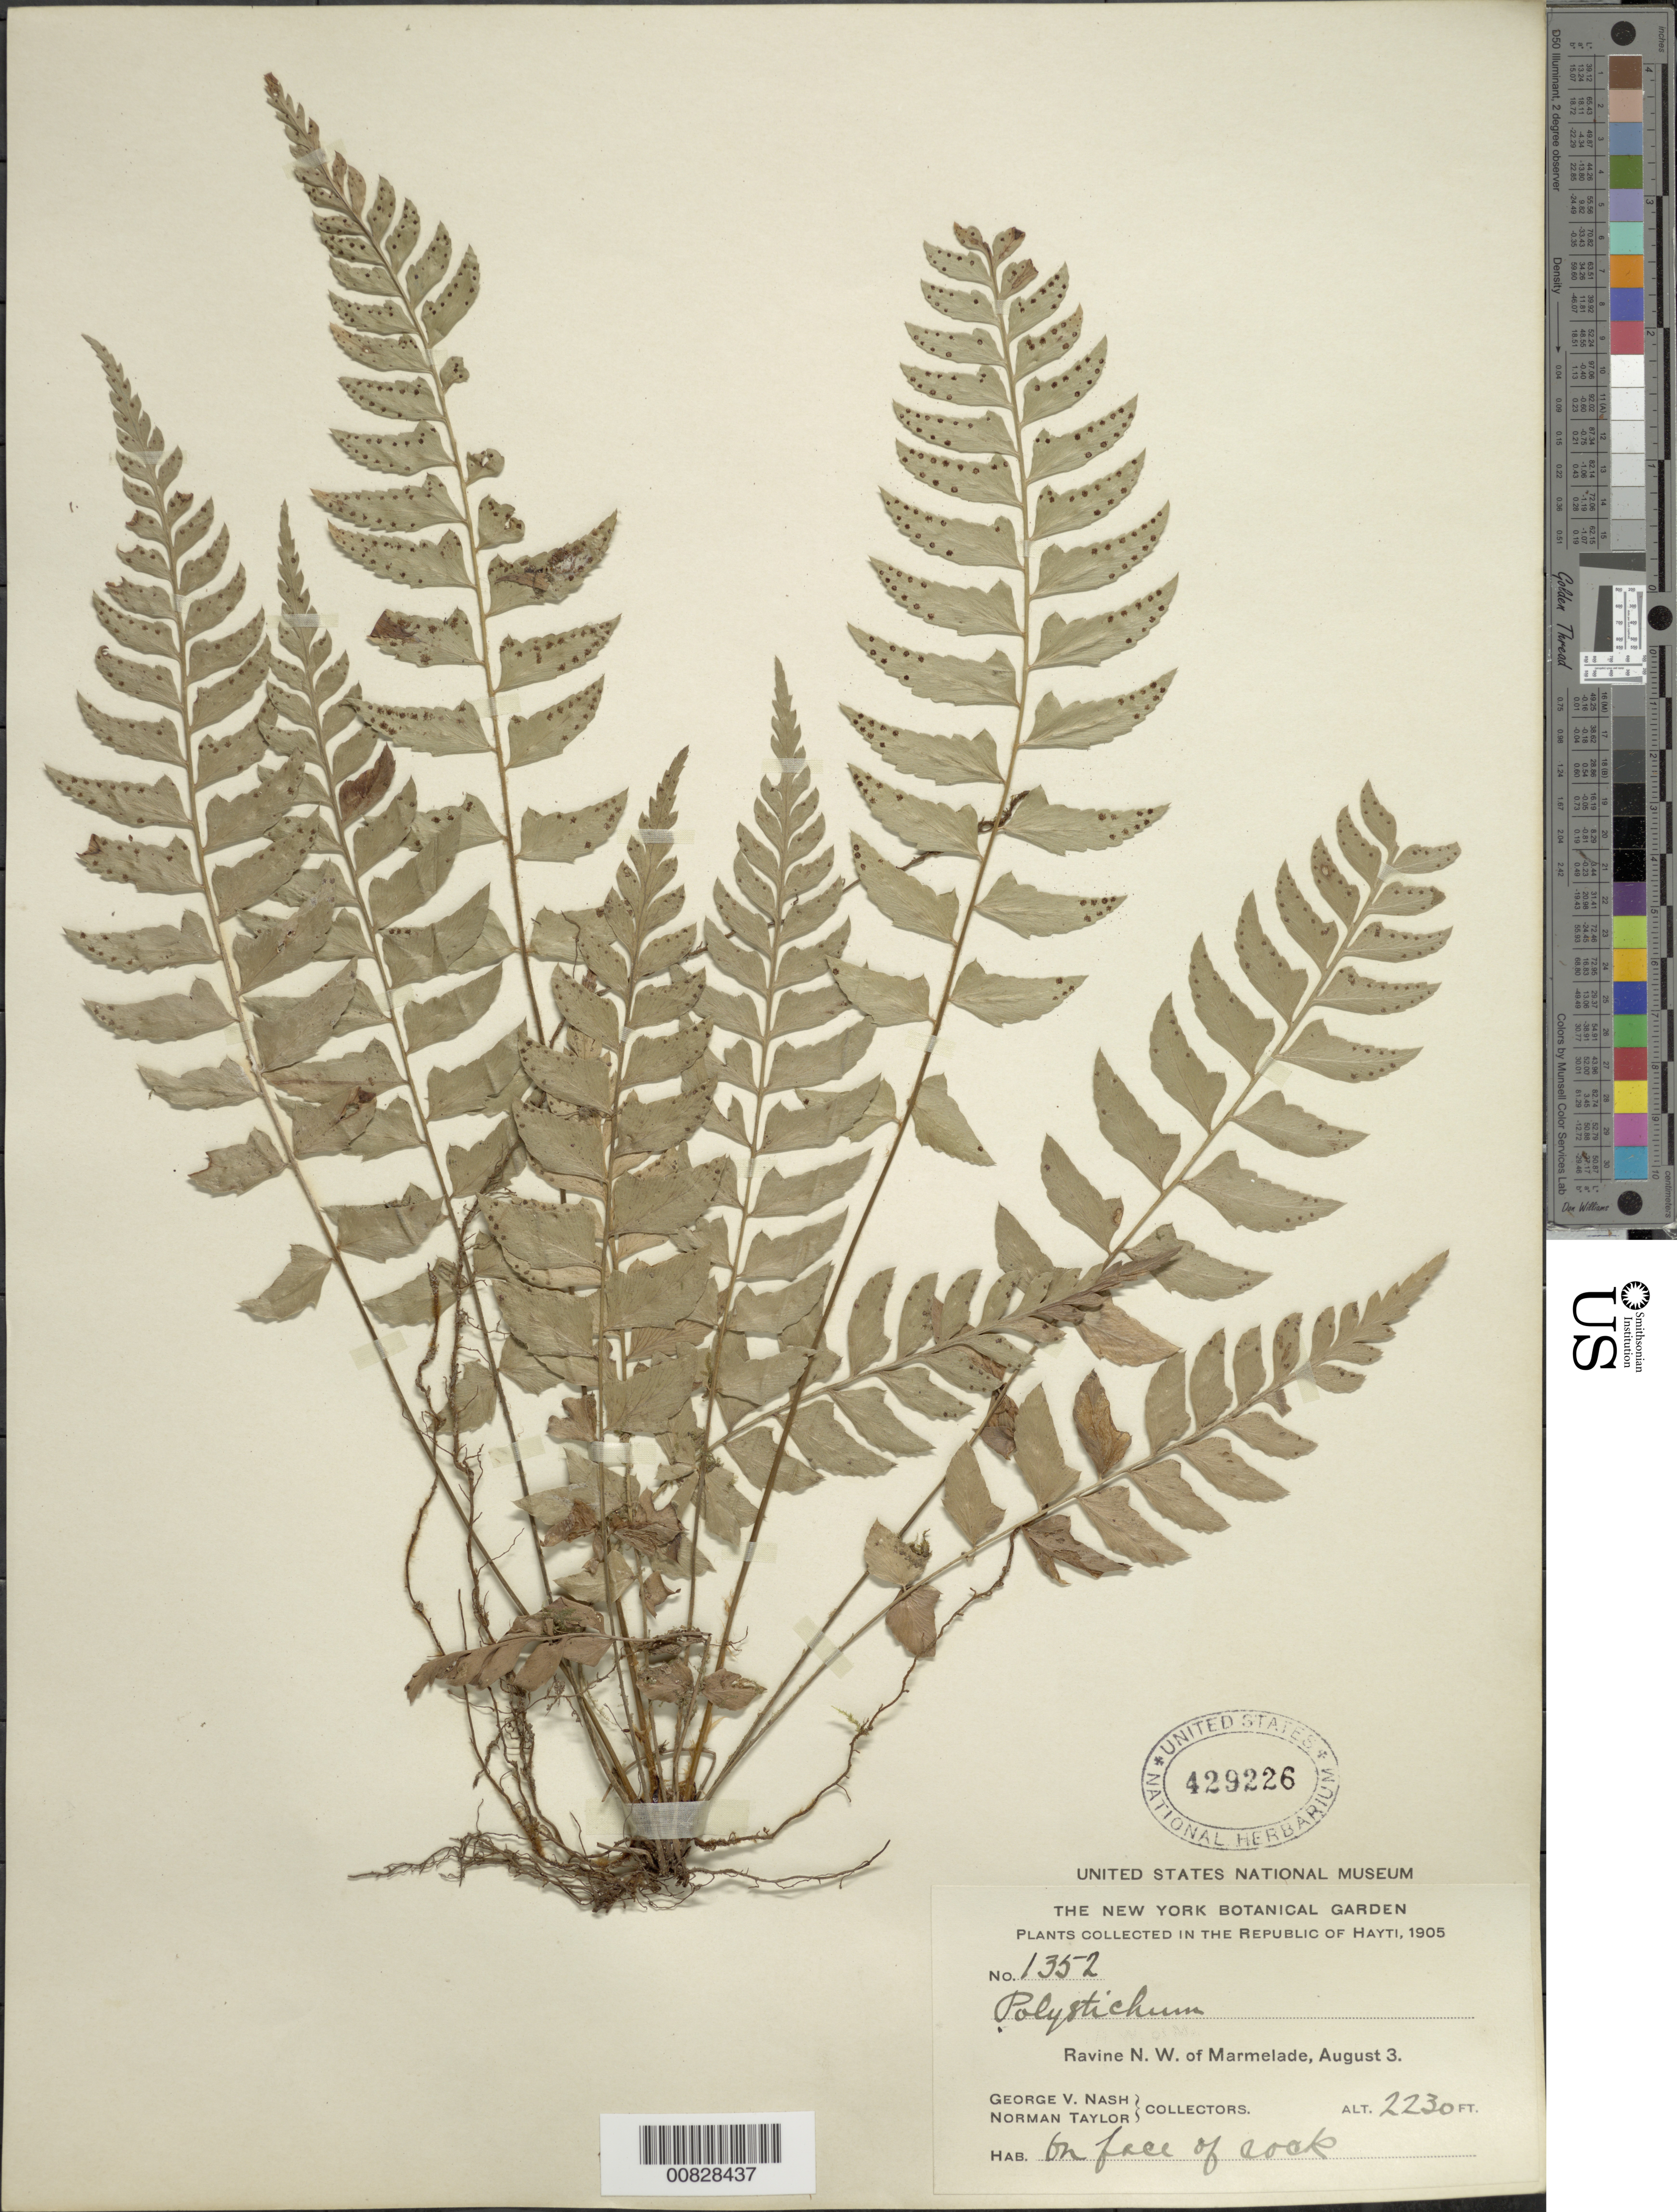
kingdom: Plantae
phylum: Tracheophyta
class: Polypodiopsida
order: Polypodiales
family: Dryopteridaceae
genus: Polystichum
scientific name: Polystichum echinatum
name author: (J.F. Gmel.) C. Chr.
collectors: G. V. Nash & N. Taylor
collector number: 1352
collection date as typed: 03 Aug 1905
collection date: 1905-08-03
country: Haiti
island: Hispaniola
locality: Marmelade, NW of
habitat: On face of rock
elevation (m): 680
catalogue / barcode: US 429226